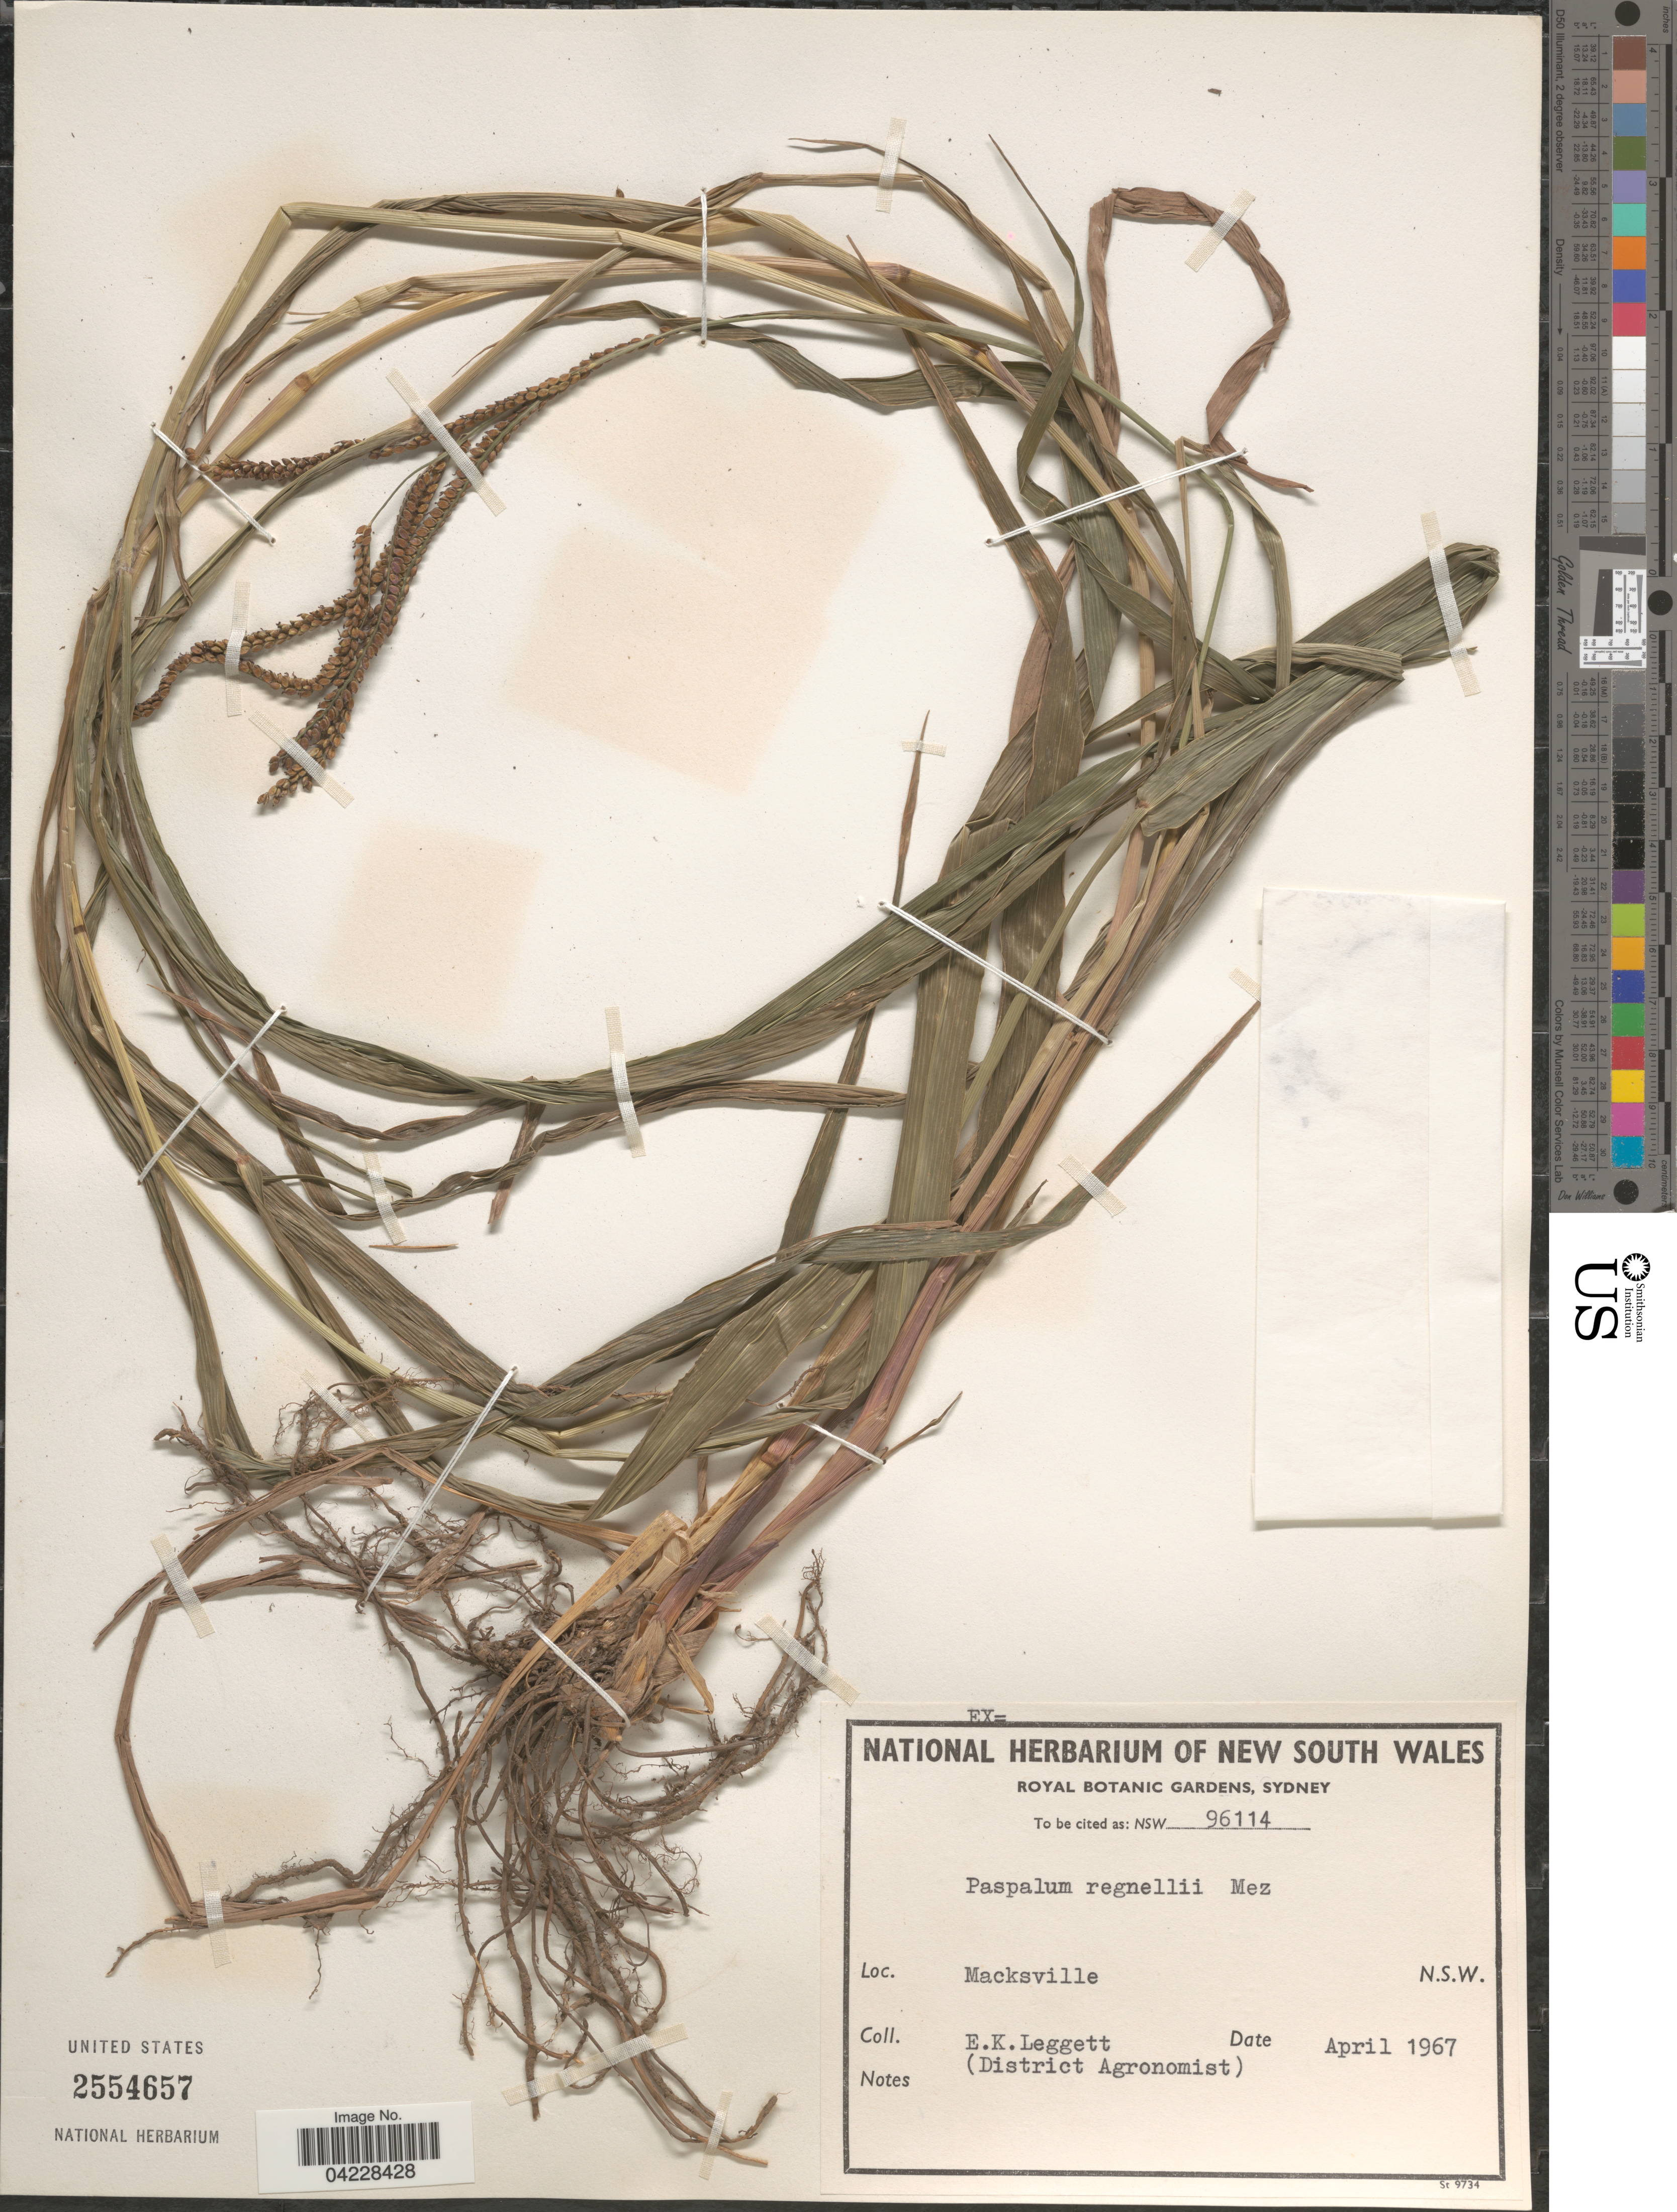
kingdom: Plantae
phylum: Tracheophyta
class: Liliopsida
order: Poales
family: Poaceae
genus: Paspalum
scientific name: Paspalum regnellii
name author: Mez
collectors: E. Leggett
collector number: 96114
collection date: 1967-04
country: Australia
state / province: New South Wales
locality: Macksville. N.S.W.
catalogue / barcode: US 2554657